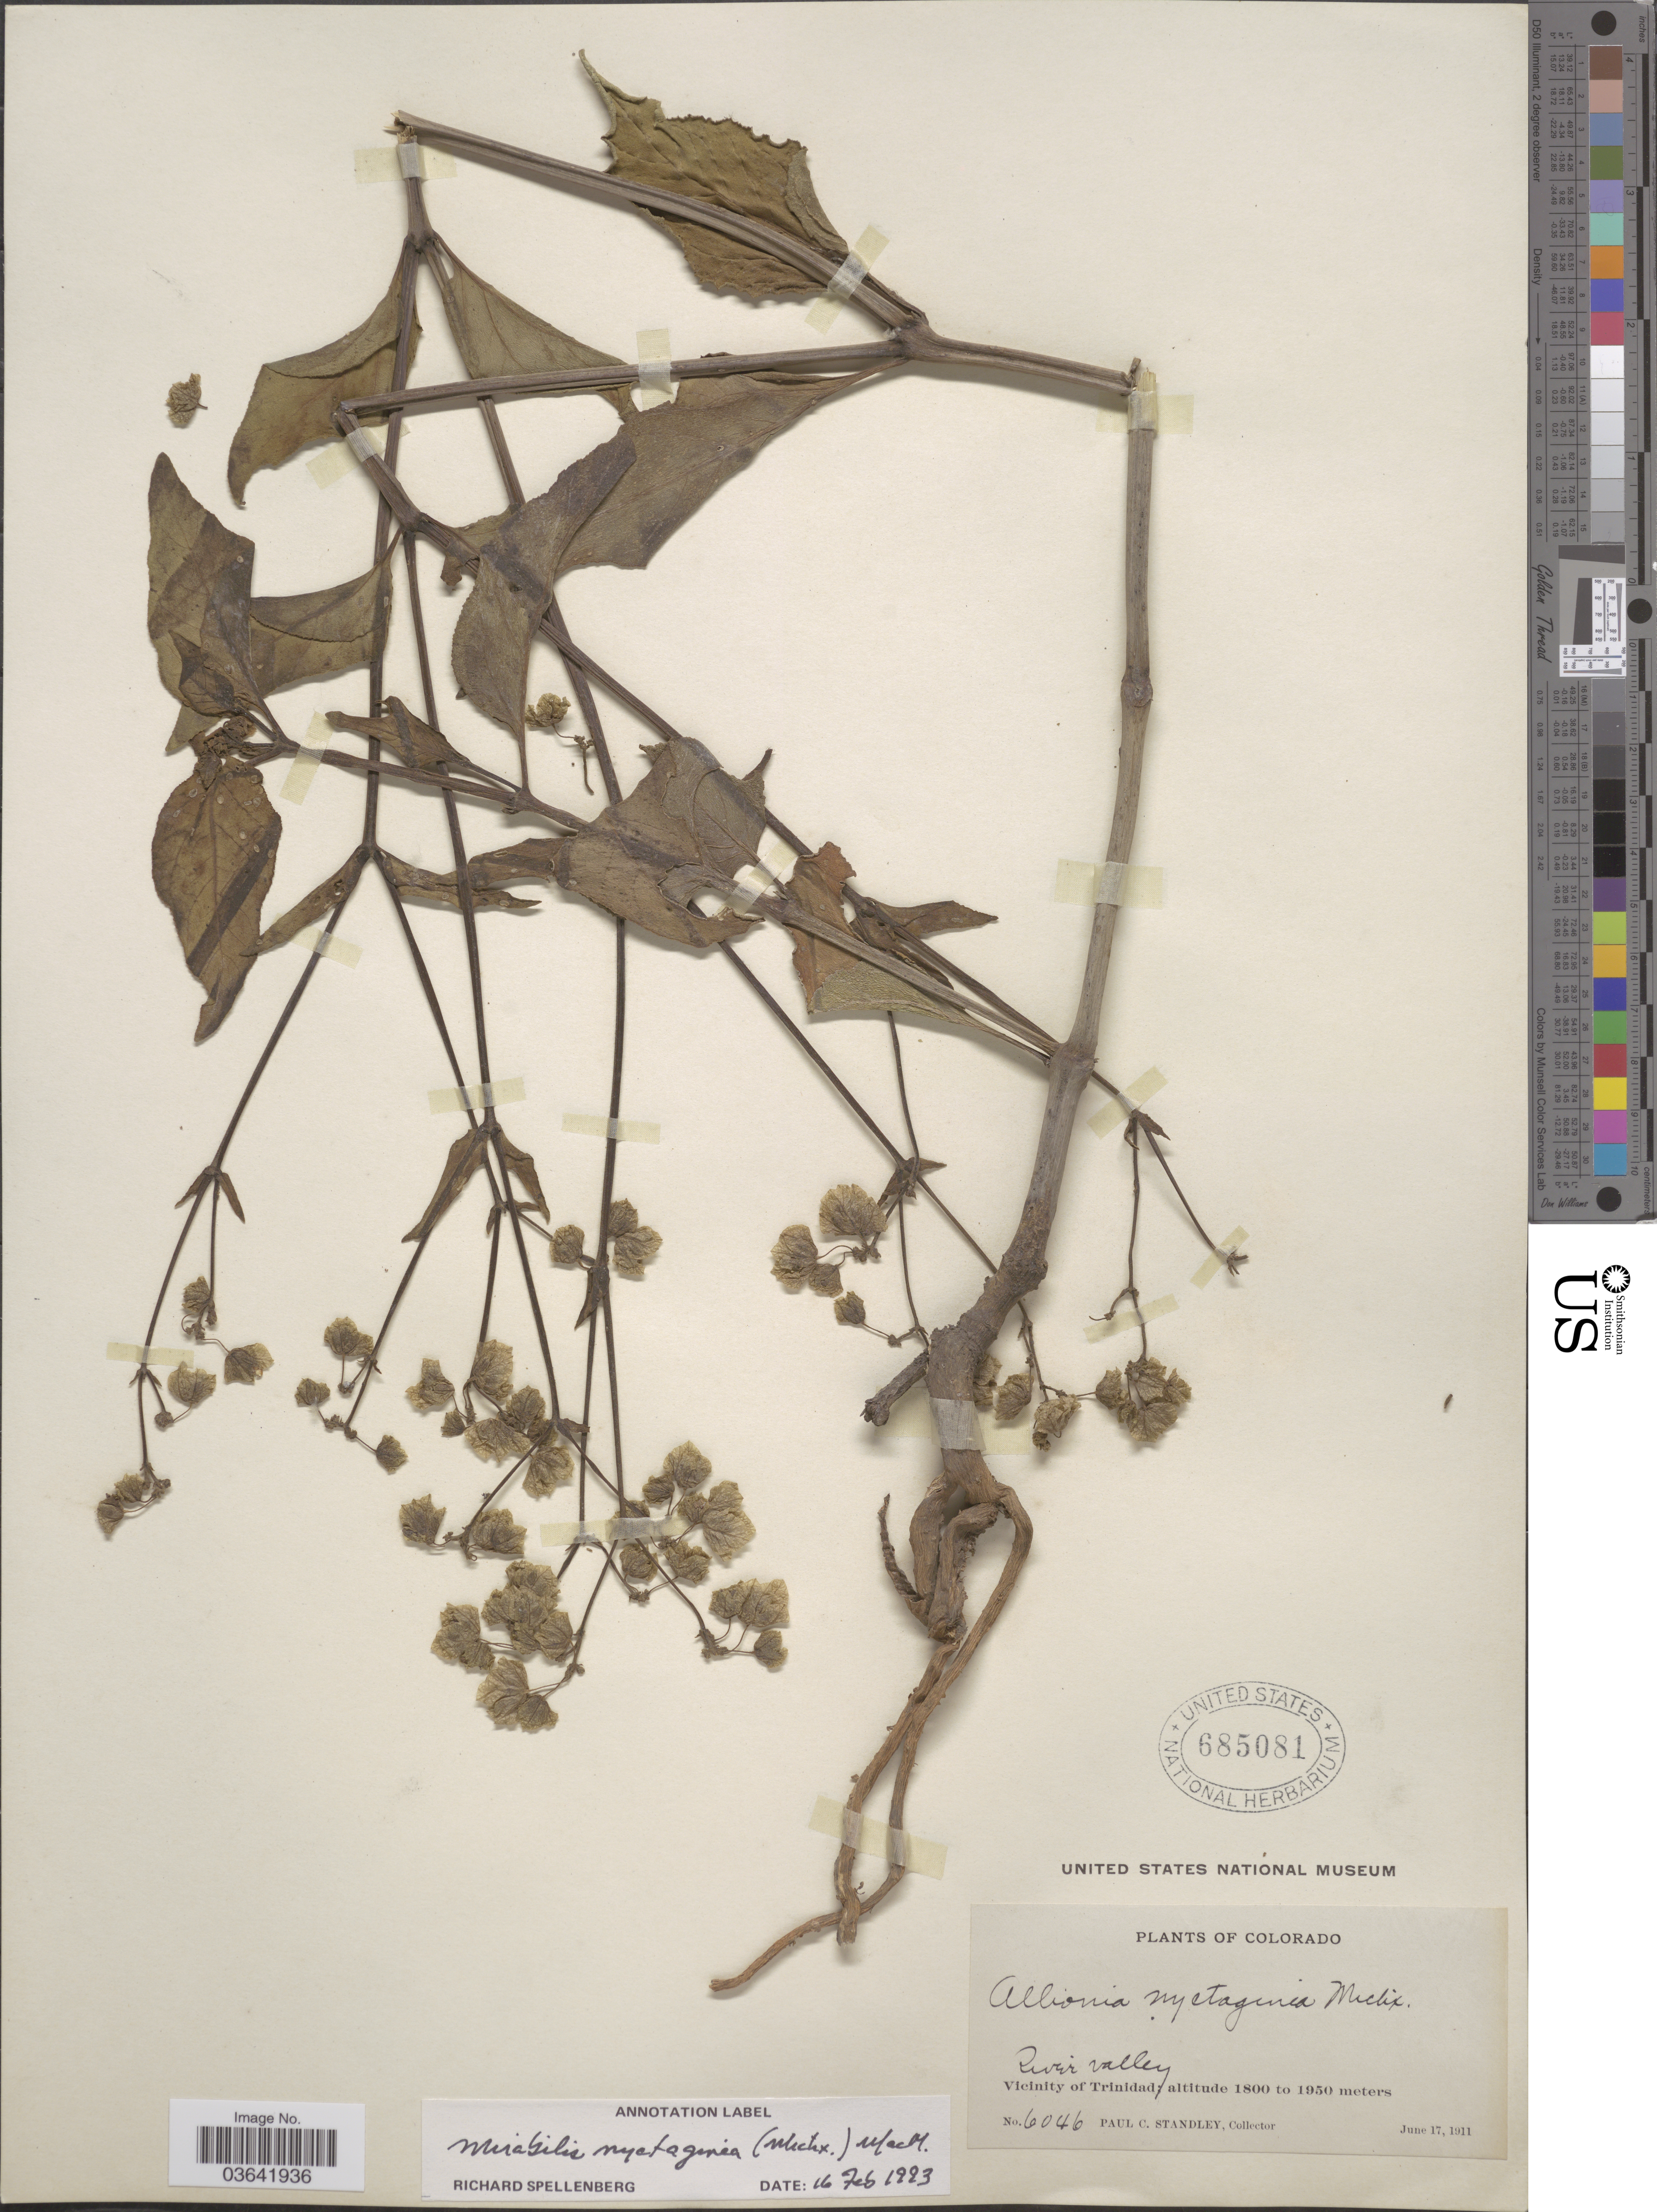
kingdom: Plantae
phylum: Tracheophyta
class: Magnoliopsida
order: Caryophyllales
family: Nyctaginaceae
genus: Mirabilis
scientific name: Mirabilis nyctaginea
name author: (Michx.) MacMill.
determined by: Spellenberg, R.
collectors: P. C. Standley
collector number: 6046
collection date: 1911-06-17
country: United States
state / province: Colorado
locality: River valley. Vicinity of Trinidad.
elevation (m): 1800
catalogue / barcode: US 685081